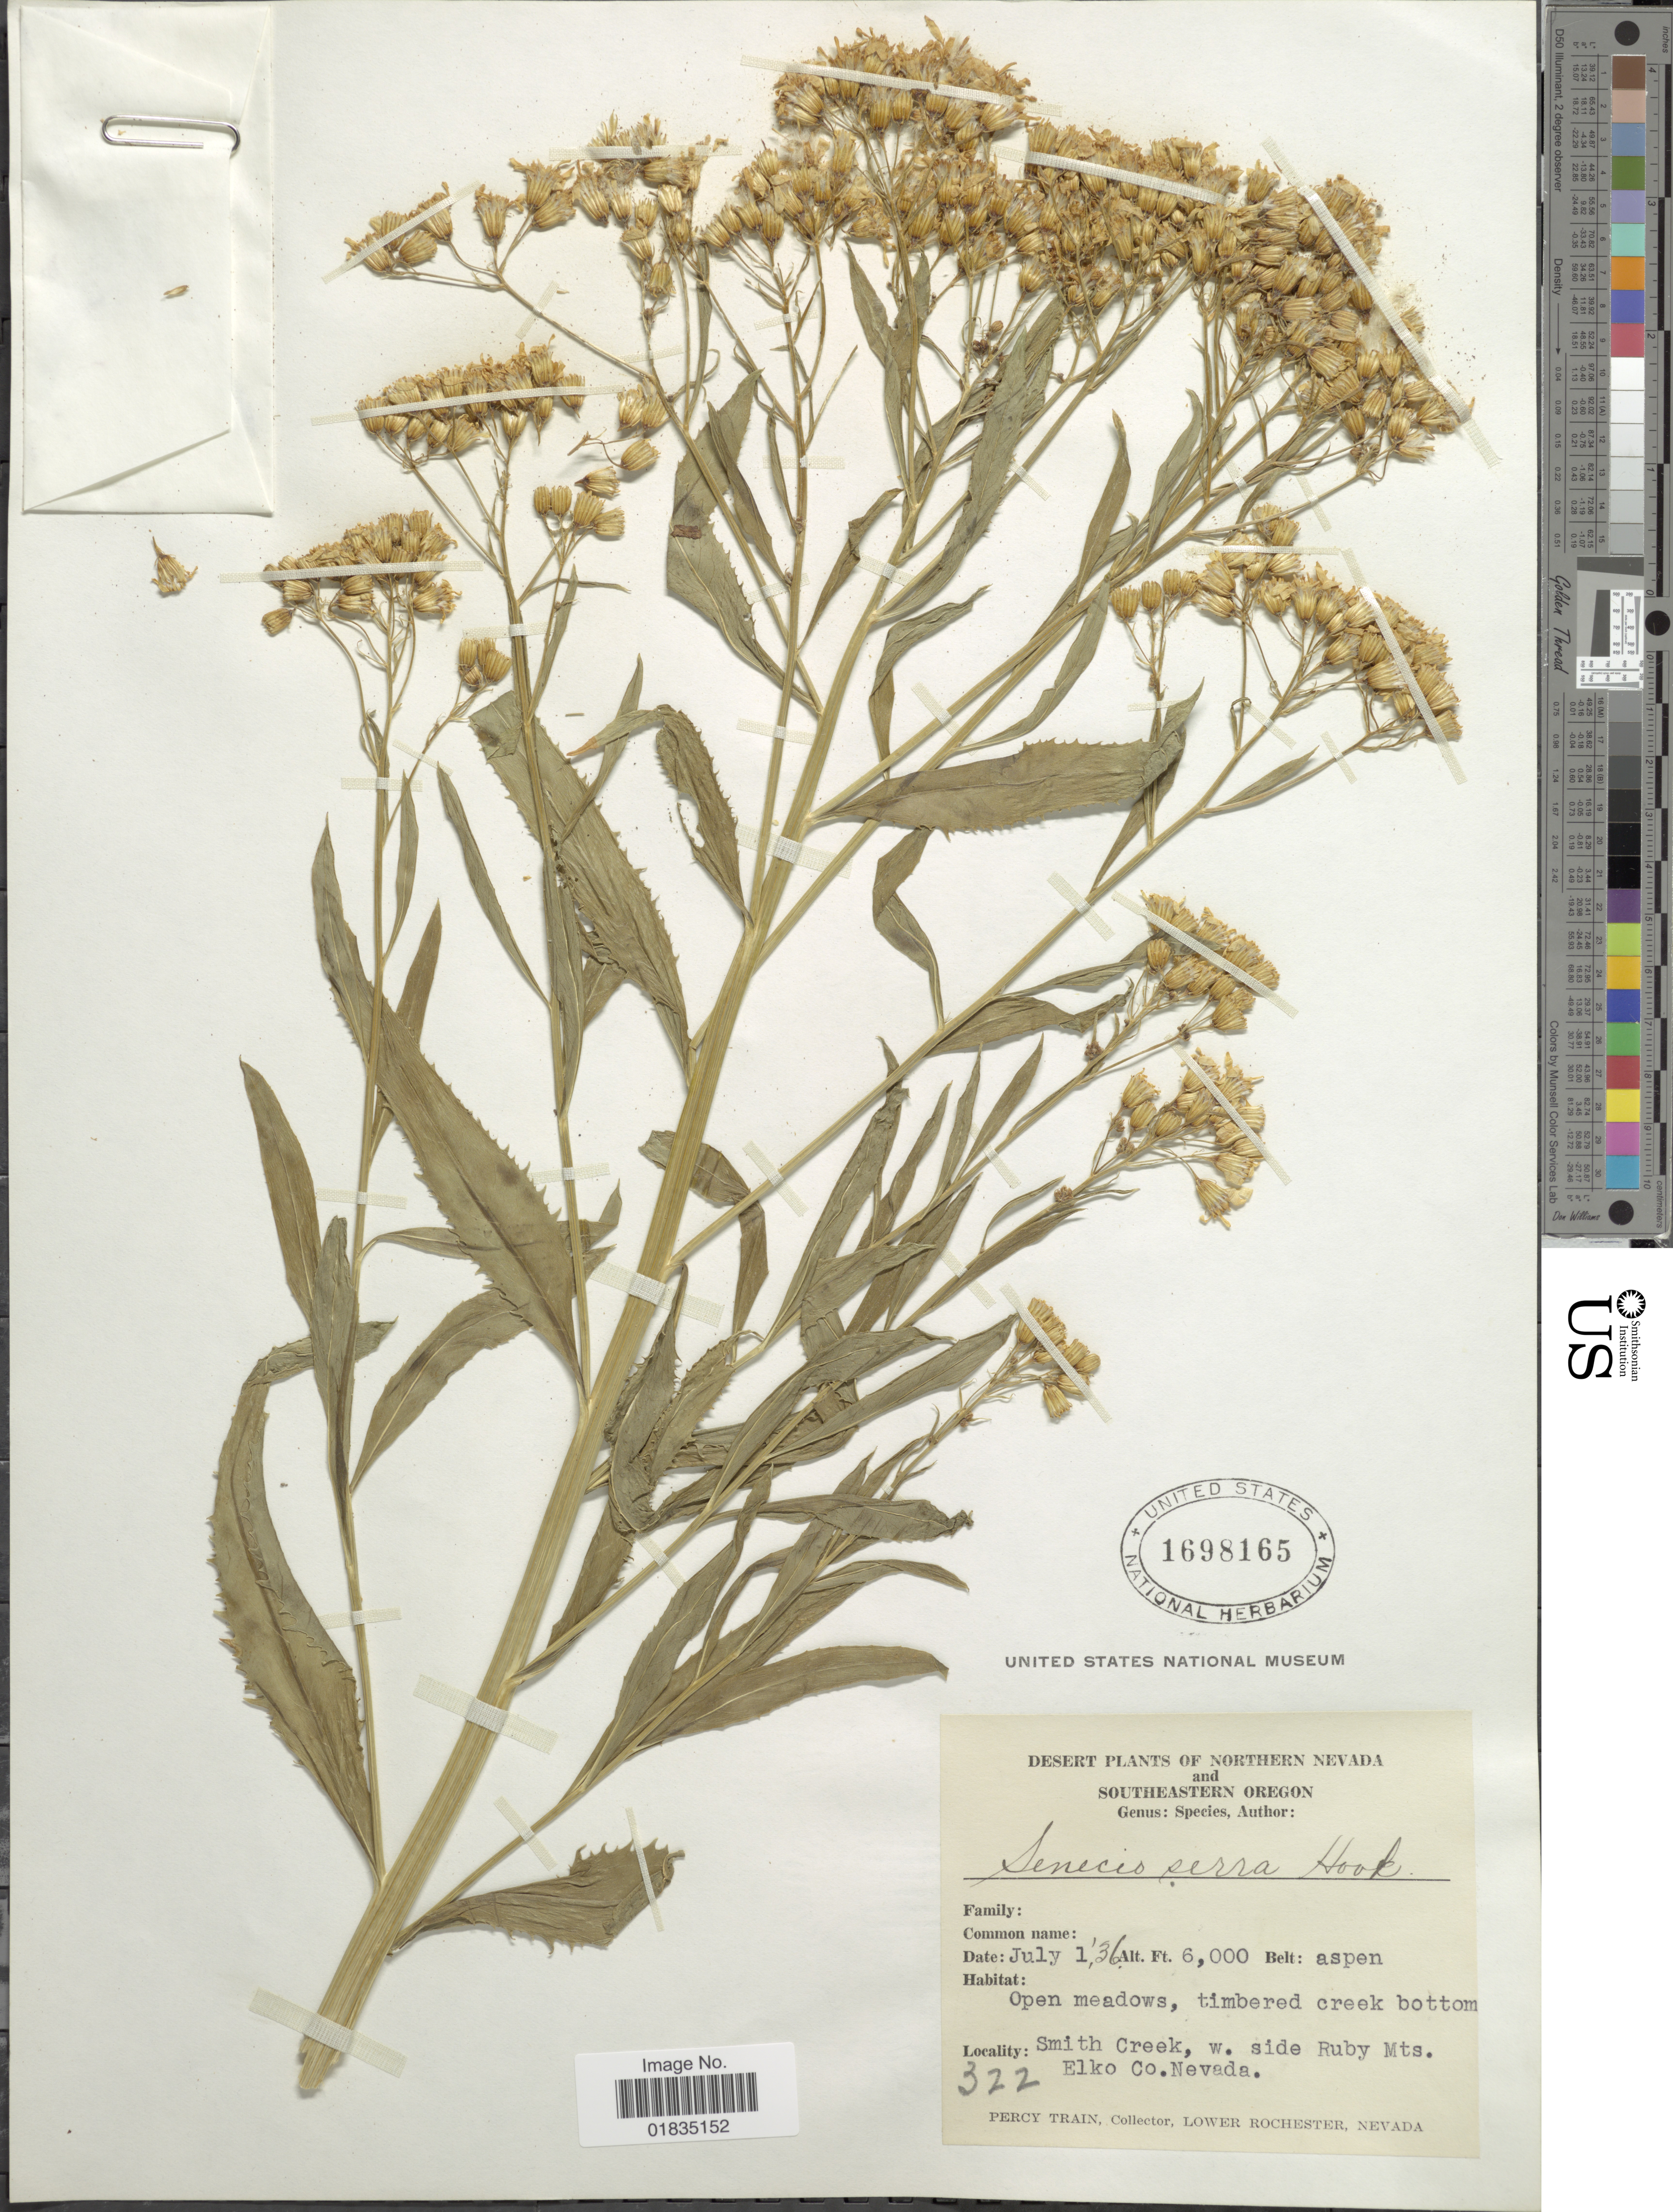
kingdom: Plantae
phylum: Tracheophyta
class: Magnoliopsida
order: Asterales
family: Asteraceae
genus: Senecio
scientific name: Senecio serra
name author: Hook.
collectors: P. Train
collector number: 322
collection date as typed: Transcribed d/m/y: 1/7/36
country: United States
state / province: Nevada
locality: Smith Creek, w. side Ruby Mts. Elko Co.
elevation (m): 1829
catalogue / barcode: US 1698165